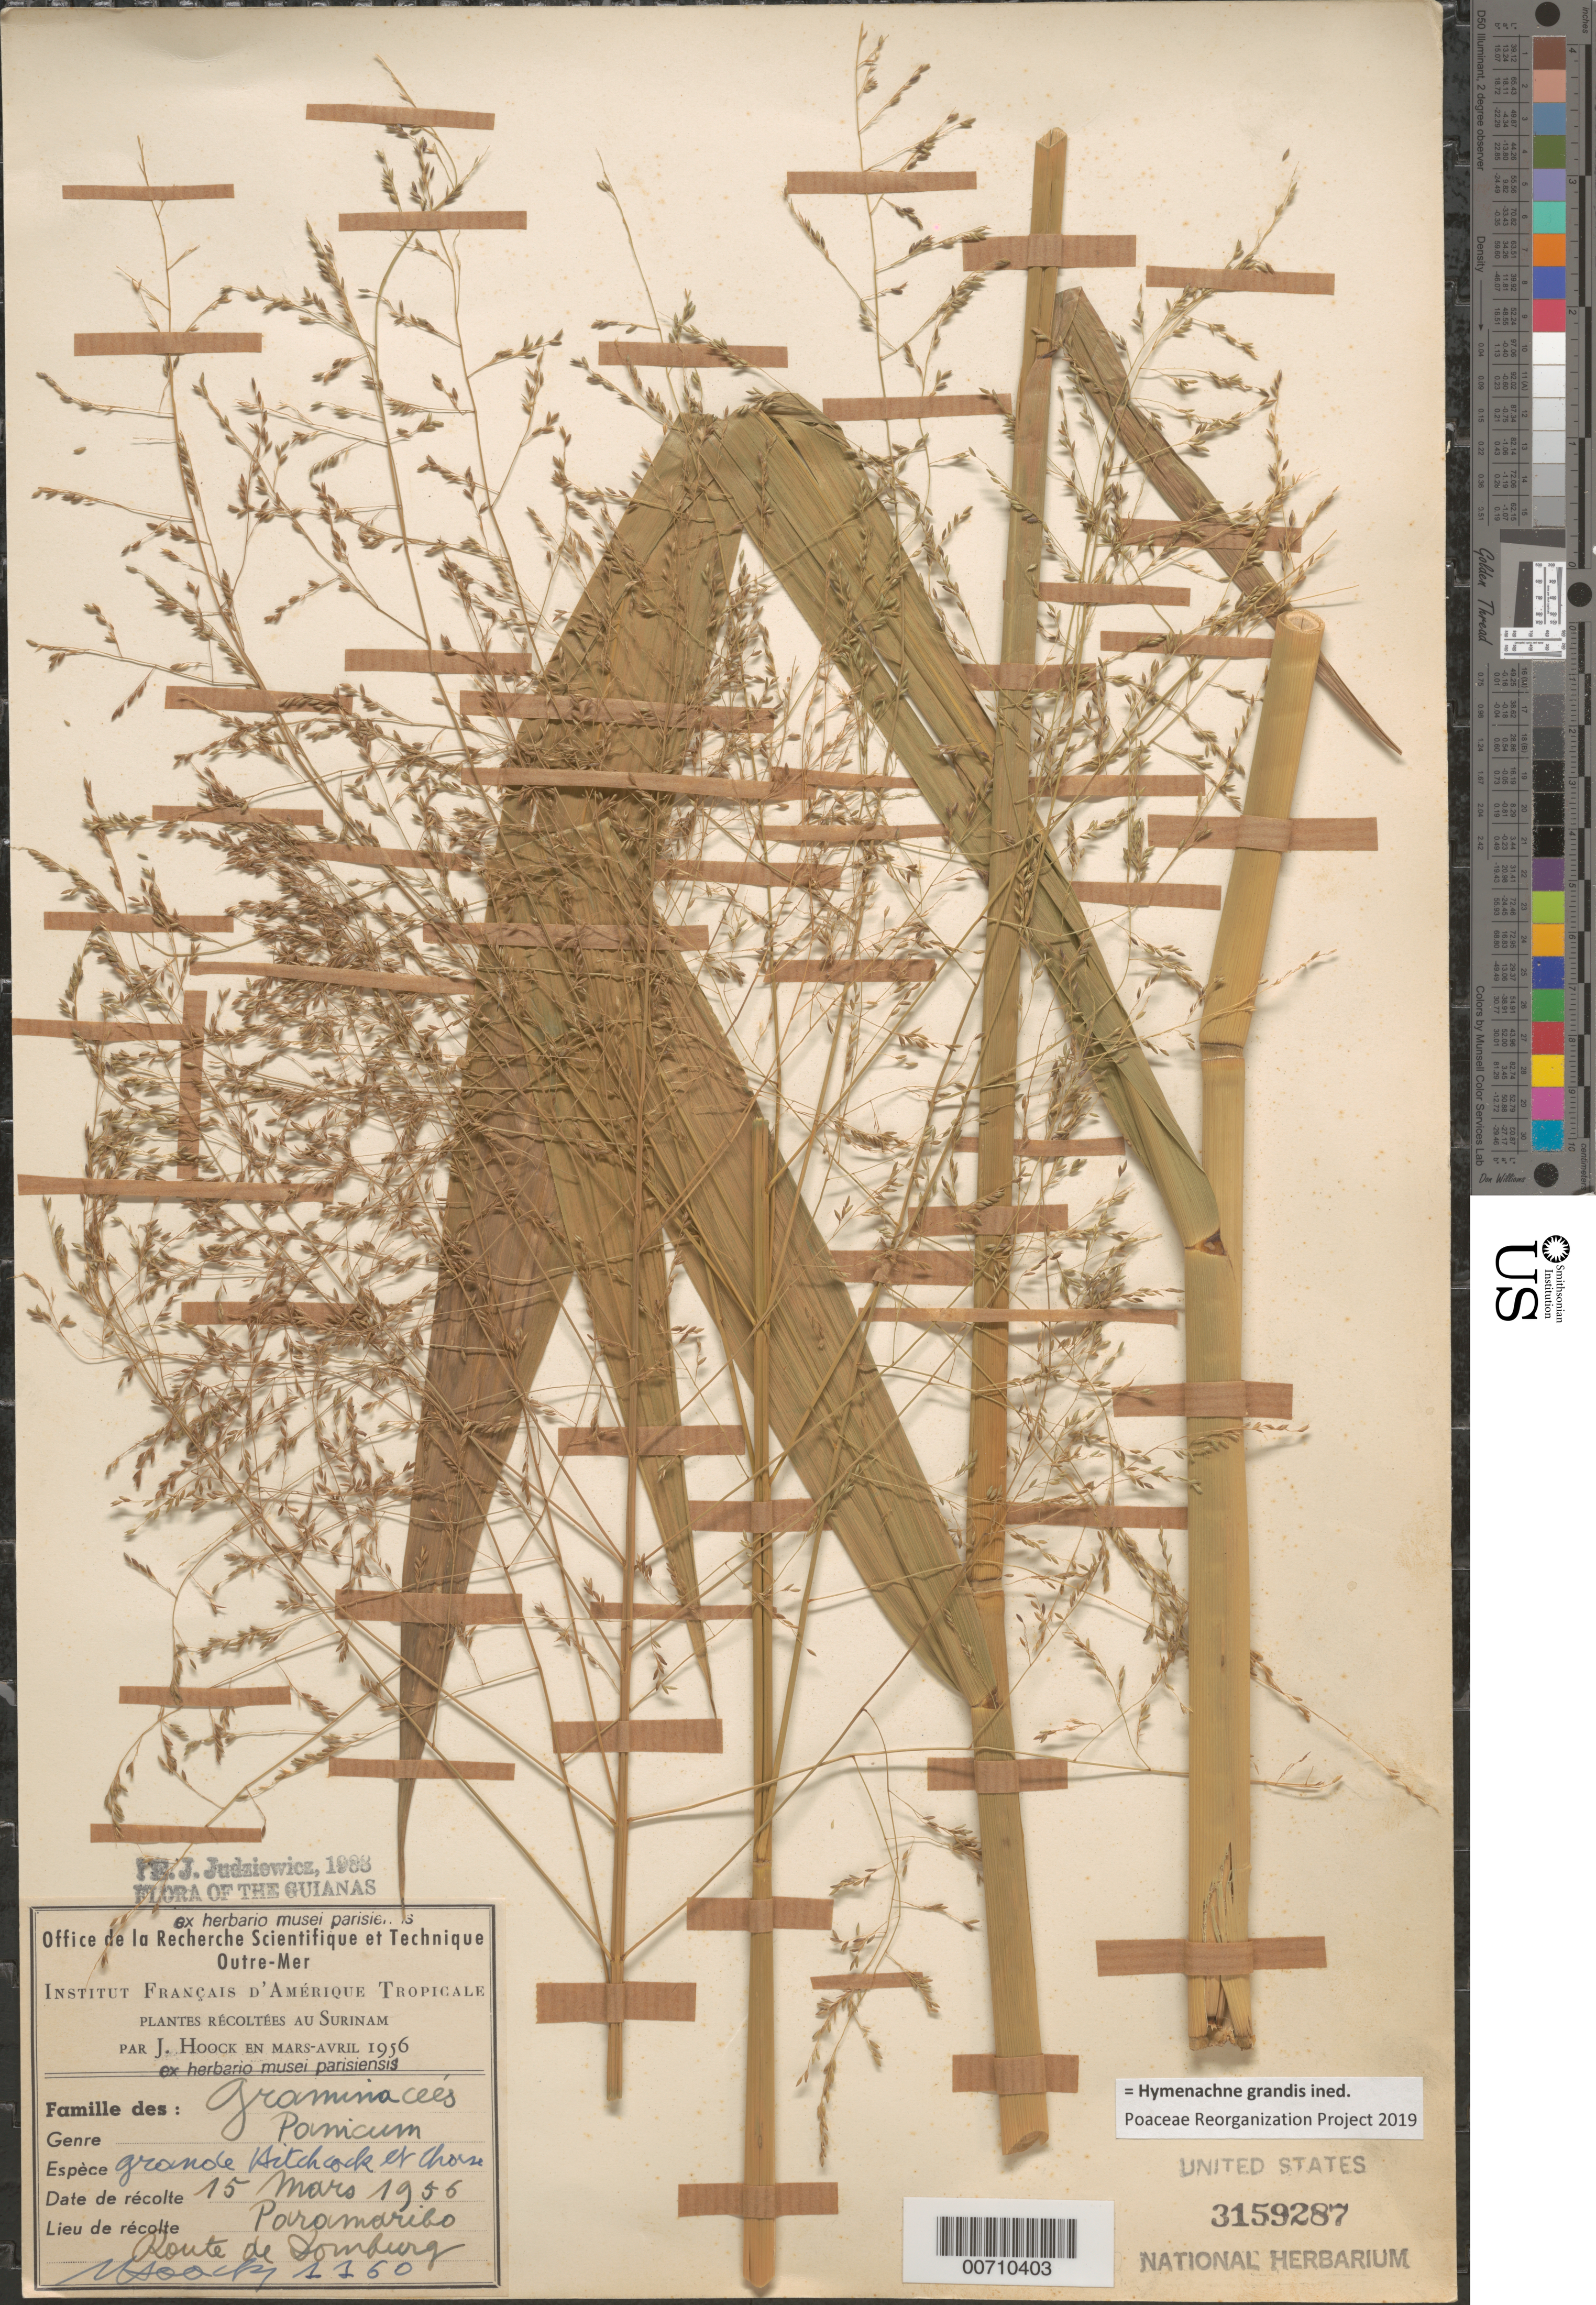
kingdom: Plantae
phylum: Tracheophyta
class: Liliopsida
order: Poales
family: Poaceae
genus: Panicum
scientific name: Panicum grande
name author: Hitchc. & Chase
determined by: Judziewicz, E. J.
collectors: J. Hoock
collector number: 1160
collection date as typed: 15-Mar-56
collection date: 1956-03-15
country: Suriname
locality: Paramaribo, Route de Domburg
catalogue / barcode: US 3159287